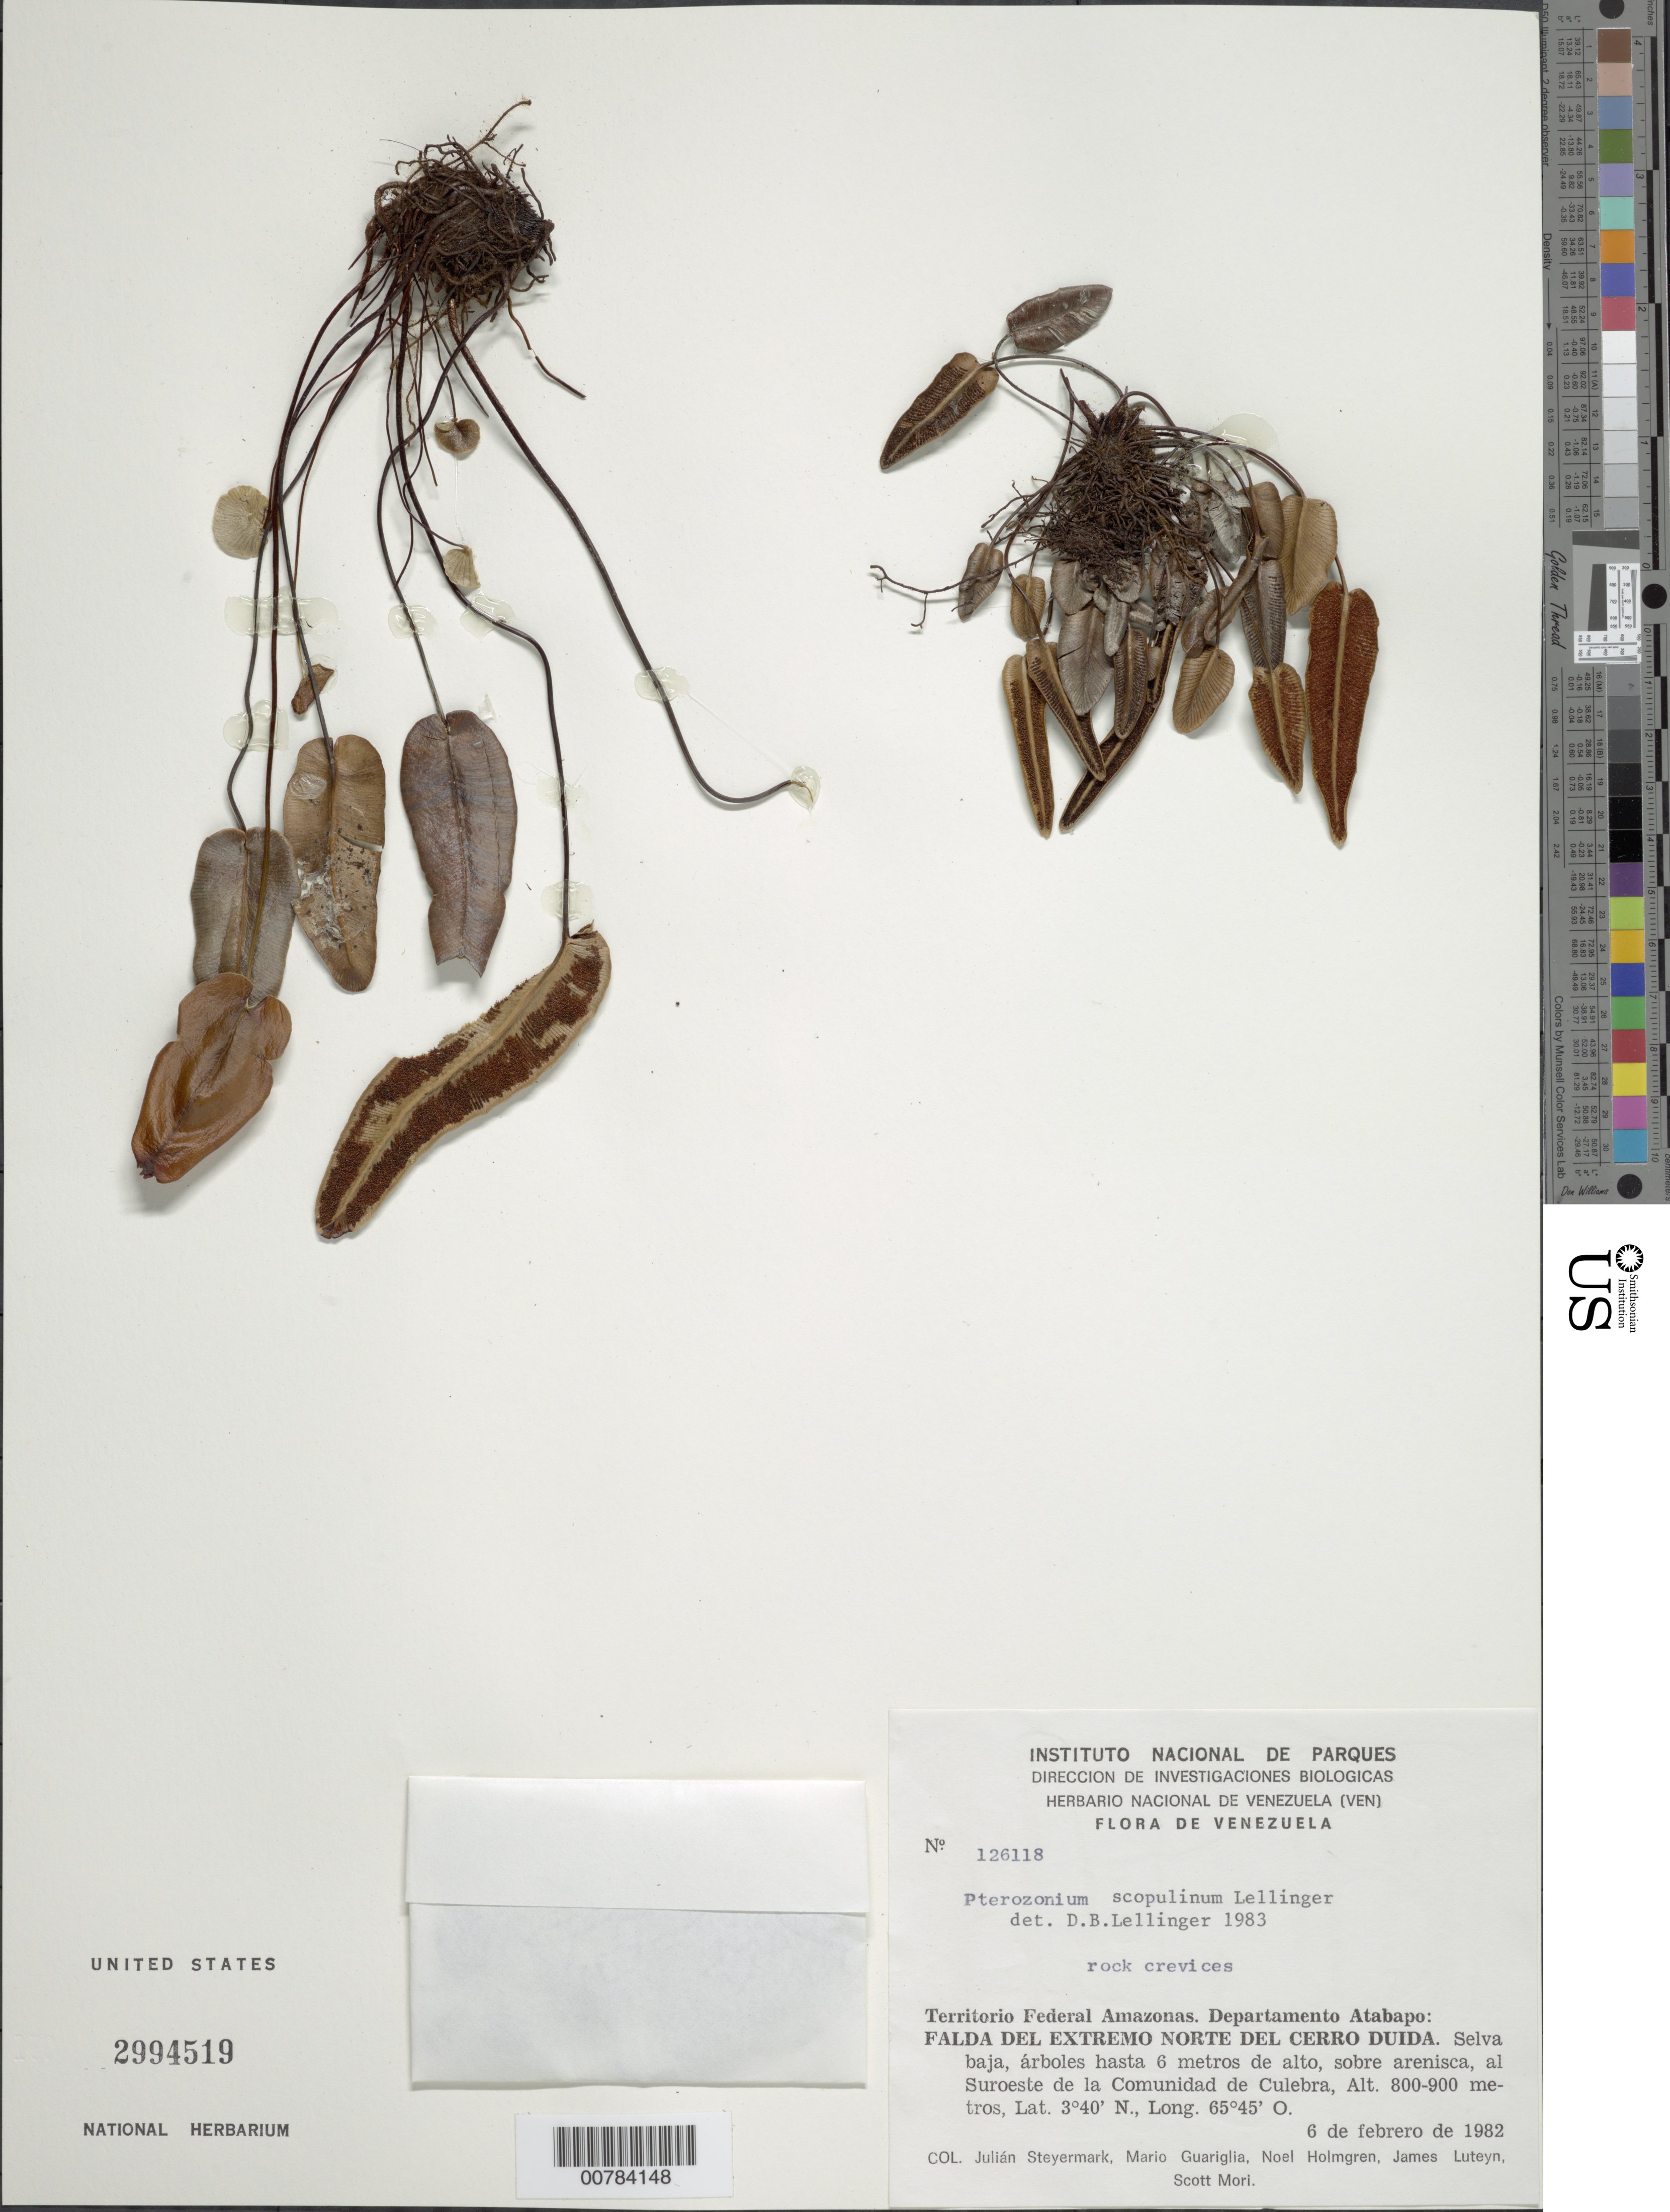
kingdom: Plantae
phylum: Tracheophyta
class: Polypodiopsida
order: Polypodiales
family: Pteridaceae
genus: Pterozonium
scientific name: Pterozonium scopulinum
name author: Lellinger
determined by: Lellinger, David B., (BOT), Smithsonian Institution - National Museum of Natural History (UNITED STATES)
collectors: J. Steyermark, M. Guariglia P., N. H. Holmgren, J. L. Luteyn & S. Mori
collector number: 126118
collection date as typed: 6-Feb-82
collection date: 1982-02-06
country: Venezuela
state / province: Amazonas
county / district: Atabapo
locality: Cerro Duida, SW of Communidades de Culebra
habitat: Selva baja, sobre arenisca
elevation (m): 800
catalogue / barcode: US 2994519